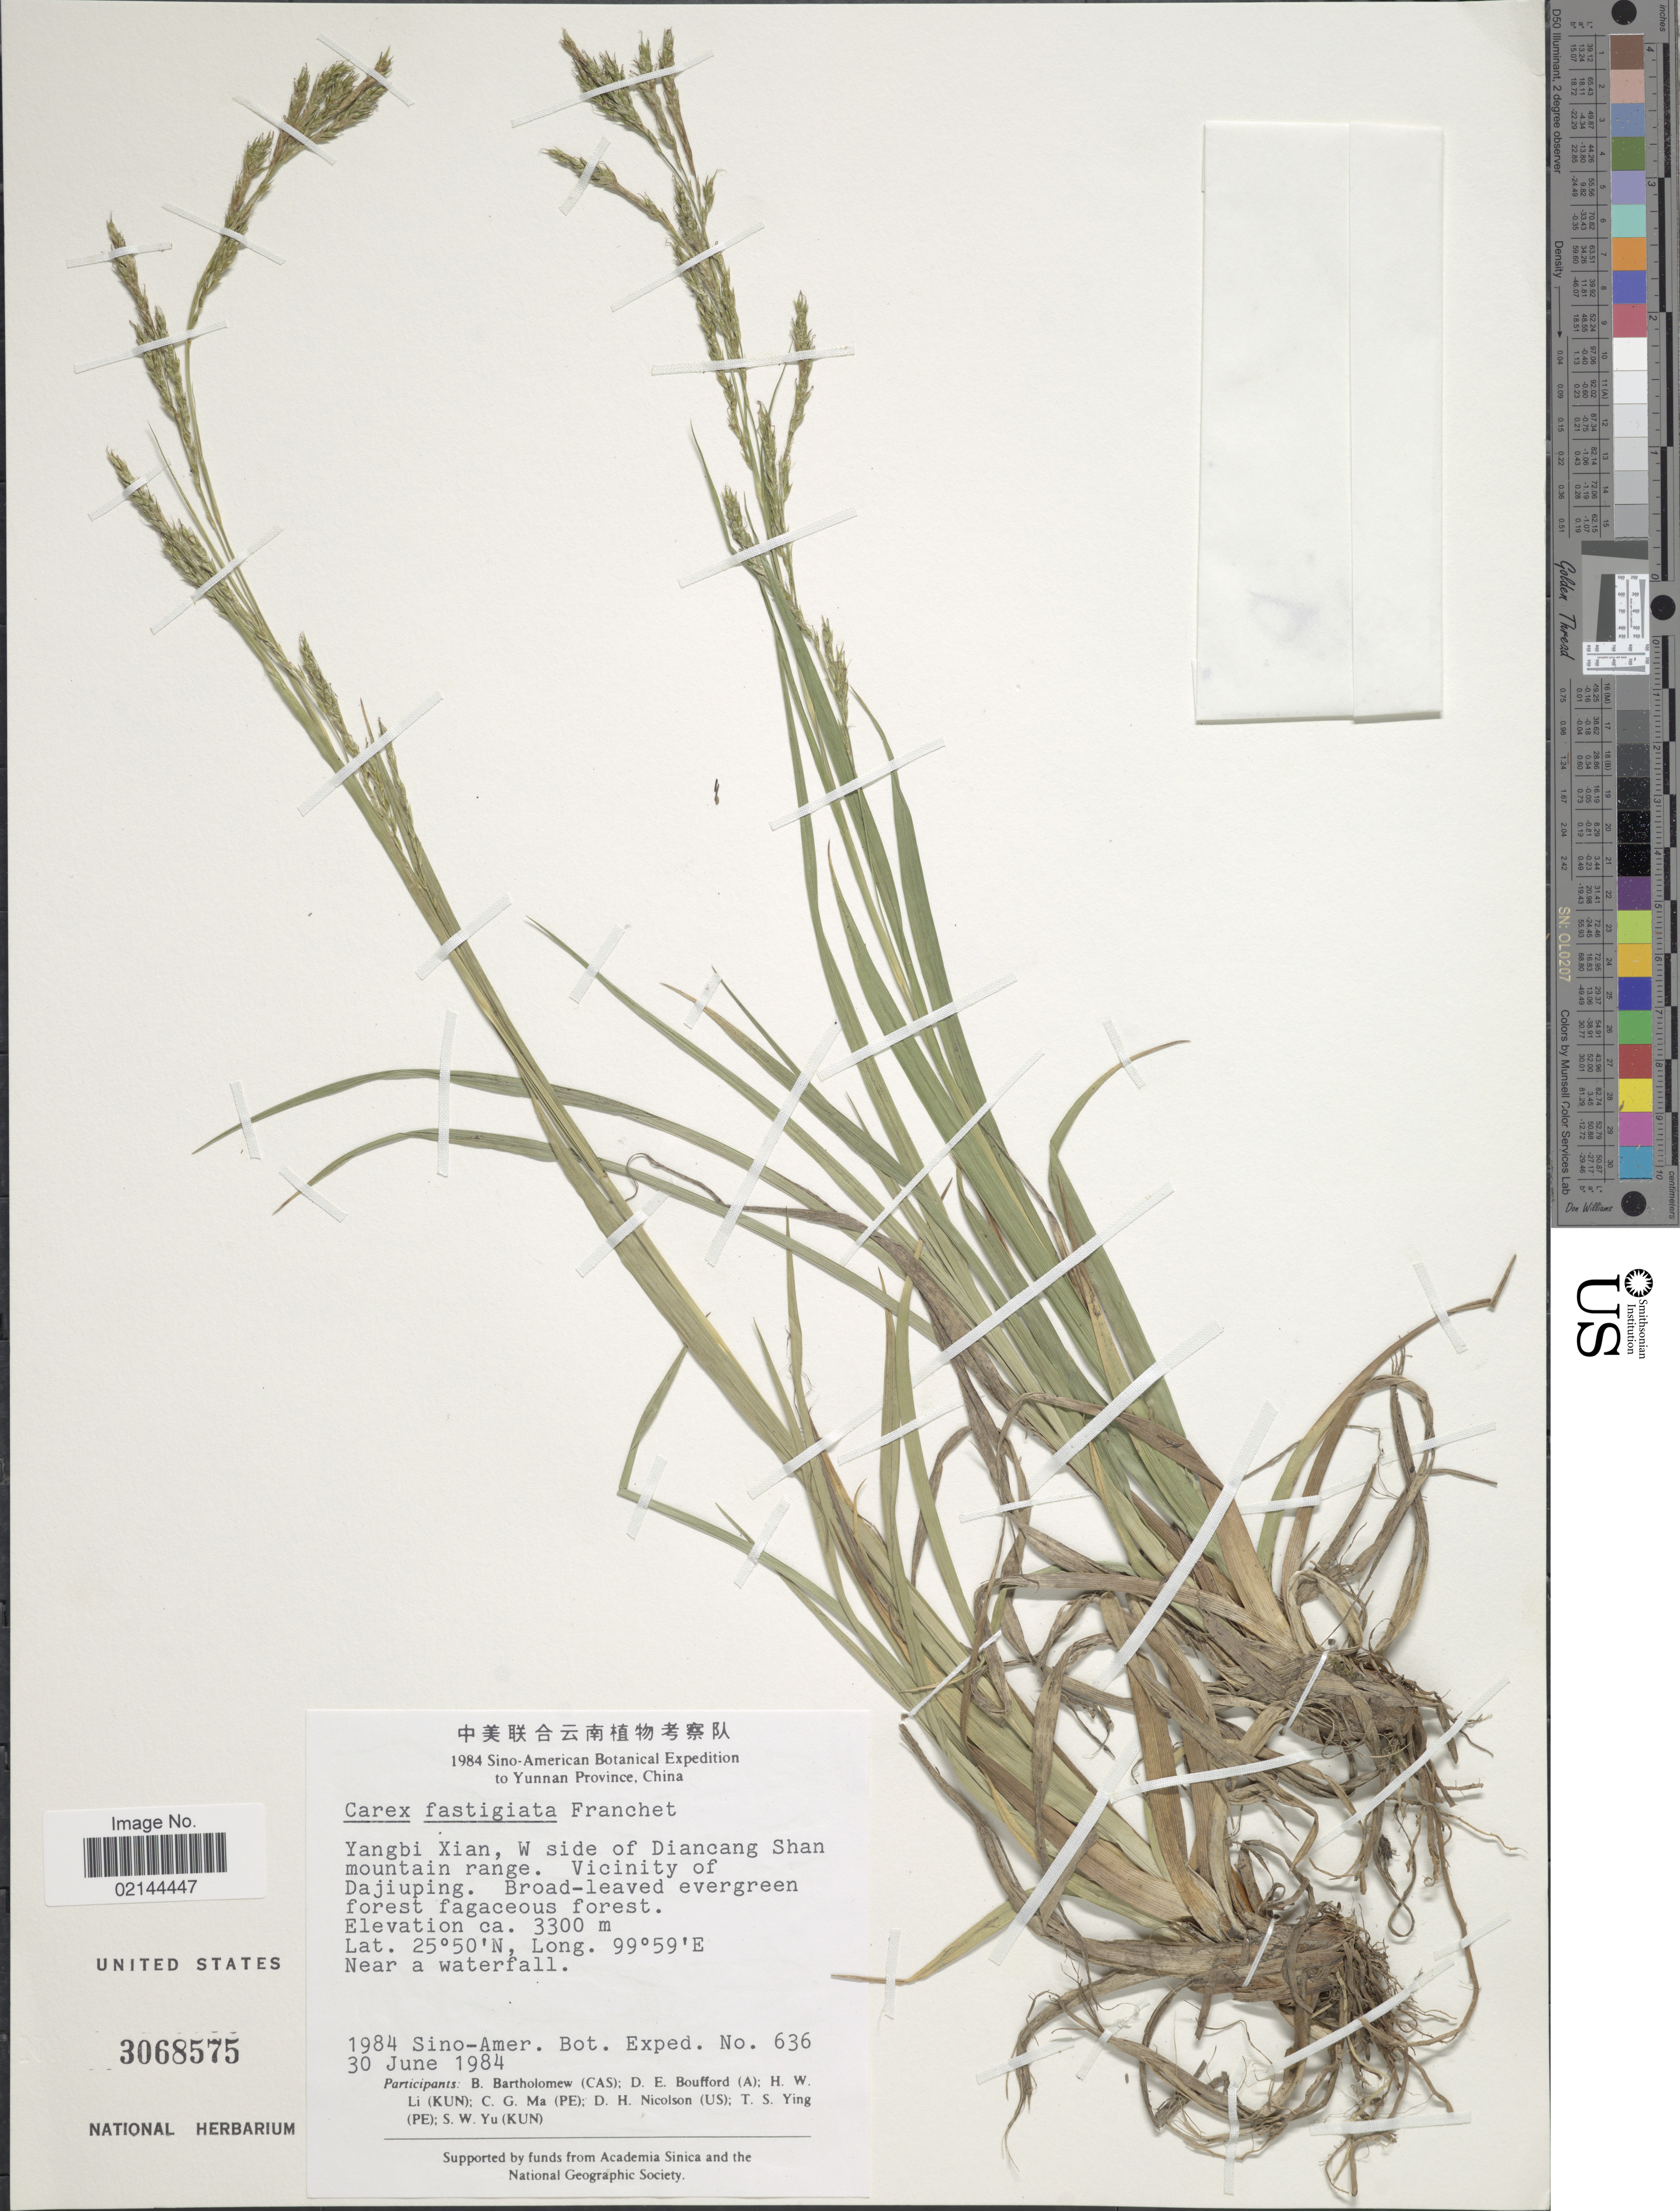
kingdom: Plantae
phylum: Tracheophyta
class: Liliopsida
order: Poales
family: Cyperaceae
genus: Carex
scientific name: Carex fastigiata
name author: Franch.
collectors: B. Bartholomew, D. E. Boufford, H. W. Li, C. Ma & et al.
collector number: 636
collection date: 1984-06-30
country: China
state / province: Yunnan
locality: Yangbi Xian, W side of Diancang Shan mountain range, Vicinity of Dajiuping.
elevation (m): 3300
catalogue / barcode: US 3068575